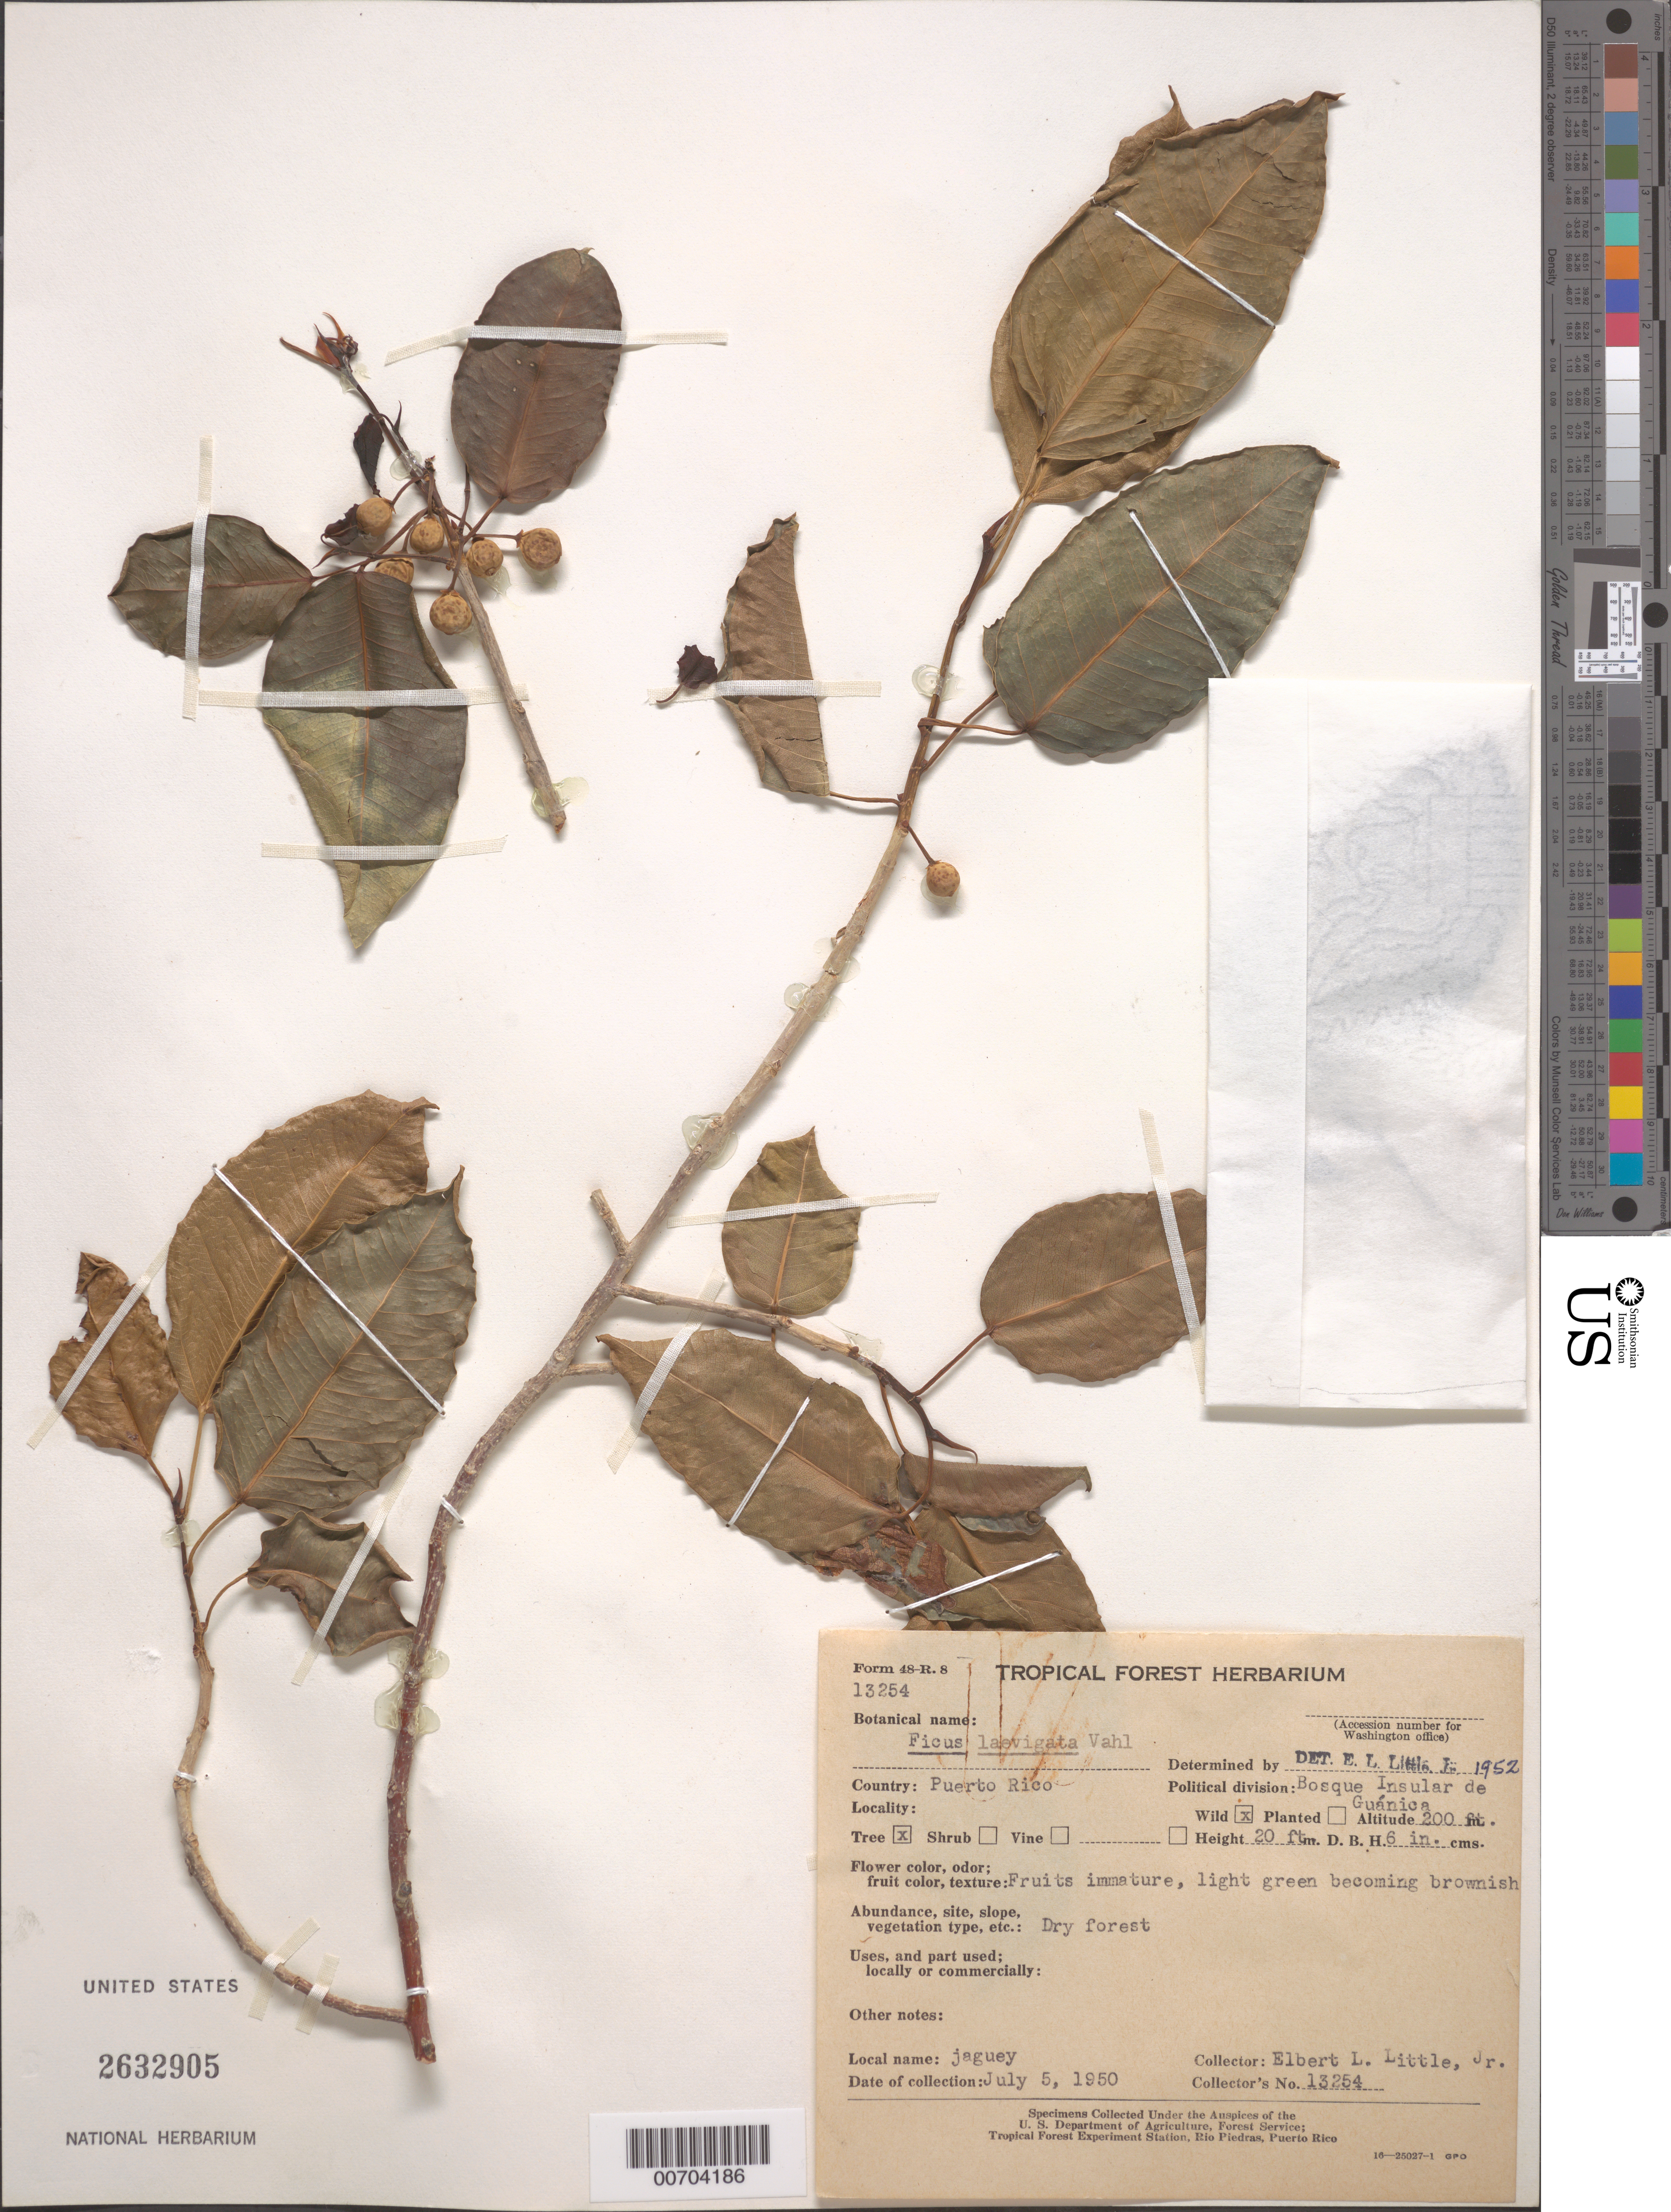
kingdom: Plantae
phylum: Tracheophyta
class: Magnoliopsida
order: Rosales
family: Moraceae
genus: Ficus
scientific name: Ficus laevigata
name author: Vahl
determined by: Little, Elbert L., Jr., (FSSR), United States Department of Agriculture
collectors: E. L. Little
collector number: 13254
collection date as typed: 05 Jul 1950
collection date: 1950-07-05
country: Puerto Rico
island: Greater Antilles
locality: Bosque Insular de Guánica.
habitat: Dry forest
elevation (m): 61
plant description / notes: Common name: jaguey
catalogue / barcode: US 2632905